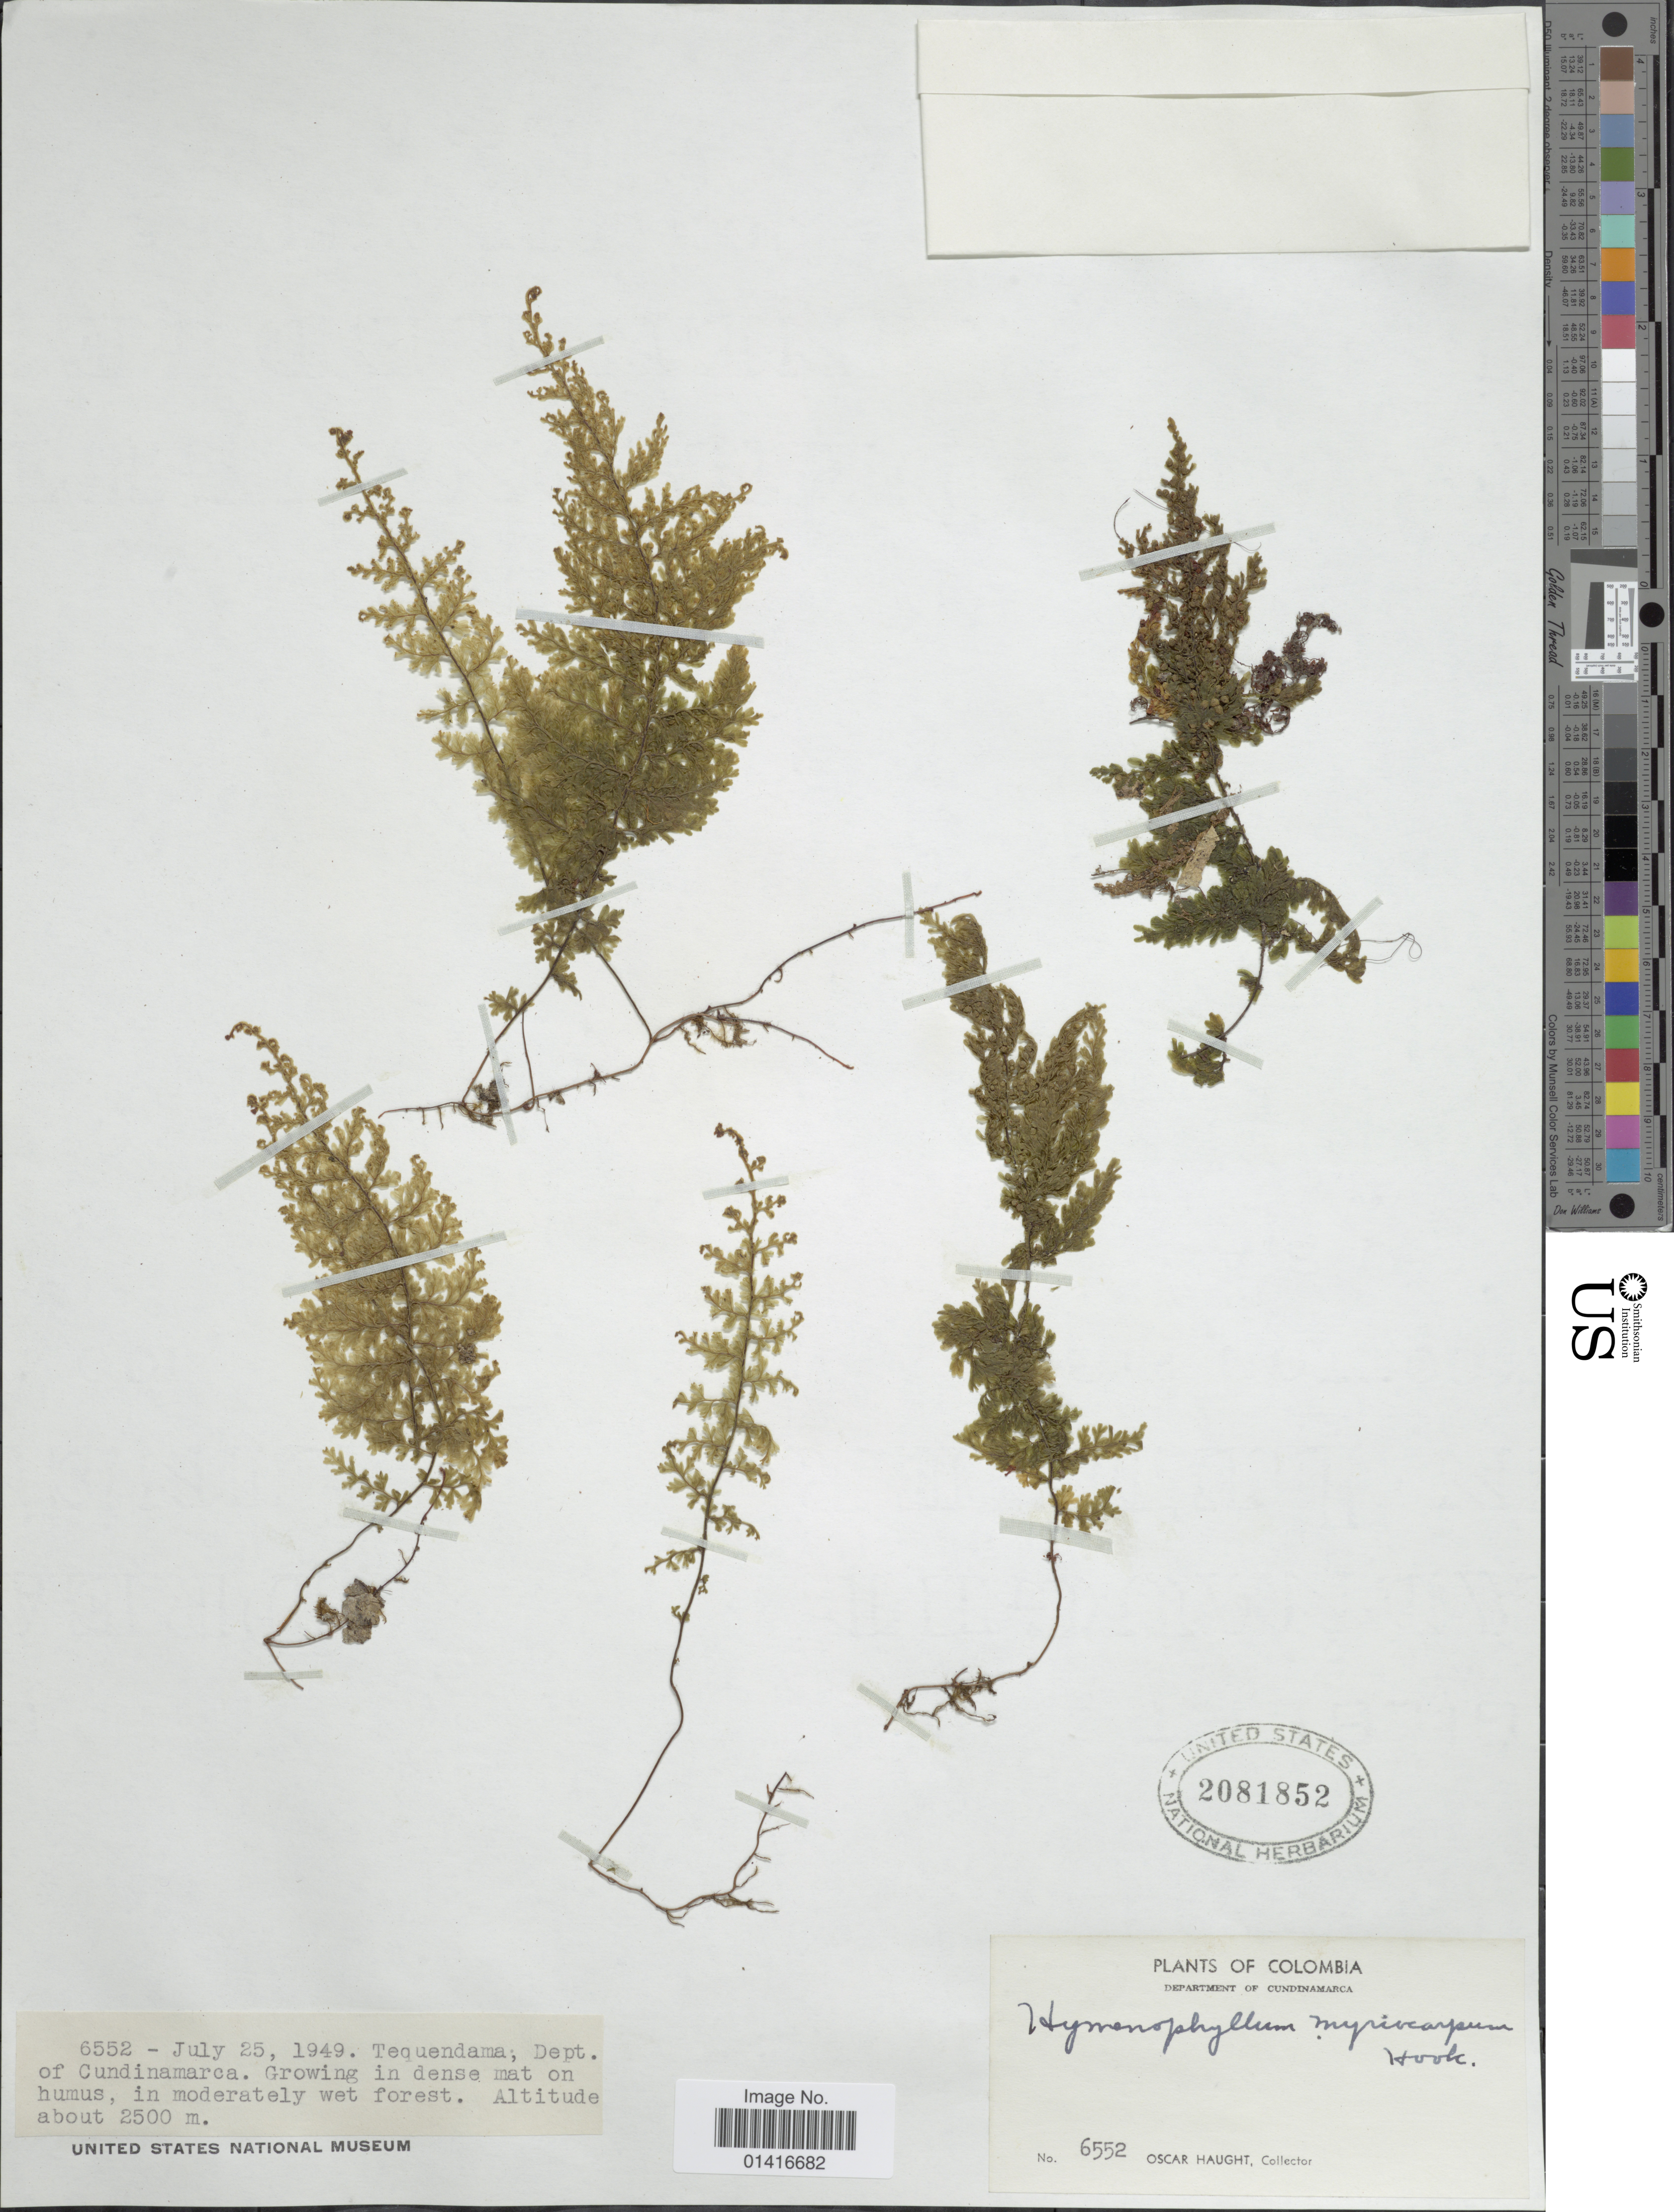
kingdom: Plantae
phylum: Tracheophyta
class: Polypodiopsida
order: Hymenophyllales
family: Hymenophyllaceae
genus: Hymenophyllum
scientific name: Hymenophyllum myriocarpum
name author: Hook.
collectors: O. L. Haught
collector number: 6552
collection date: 1949-07-25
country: Colombia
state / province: Cundinamarca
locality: Tequendama; Dept. of Cundinamarca.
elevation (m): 2500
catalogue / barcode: US 2081852